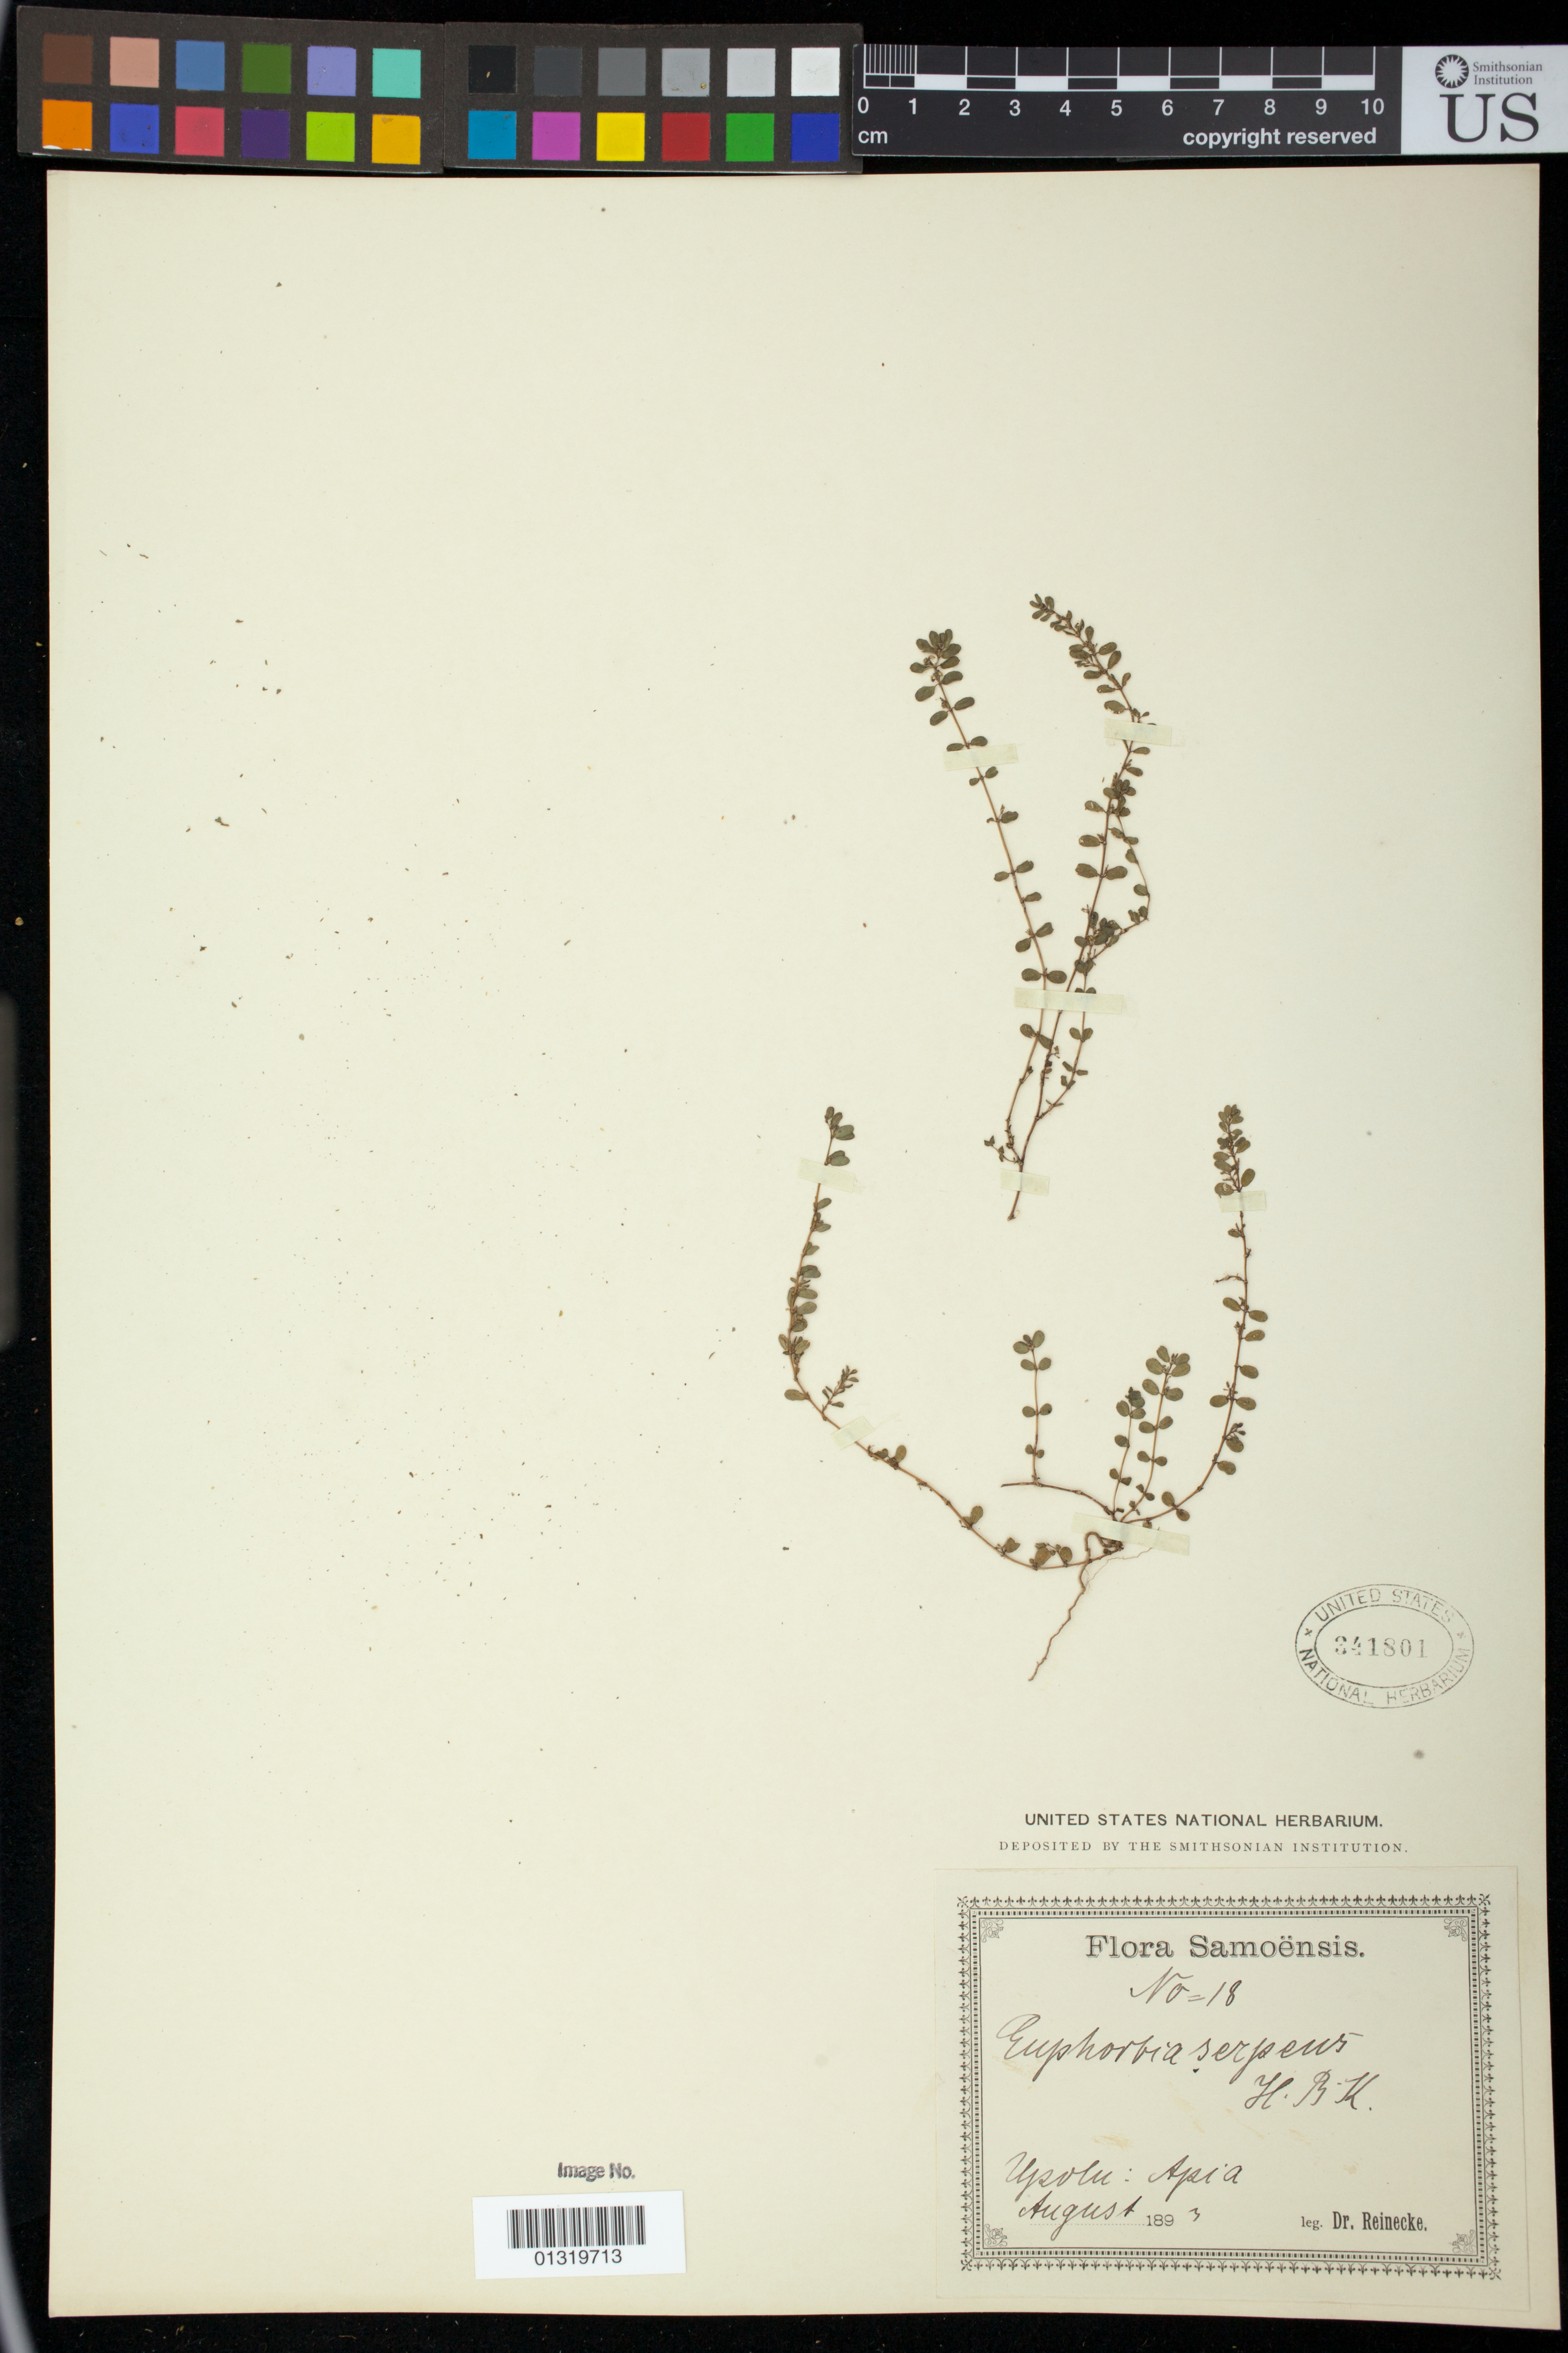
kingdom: Plantae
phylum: Tracheophyta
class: Magnoliopsida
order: Malpighiales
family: Euphorbiaceae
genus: Euphorbia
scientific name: Euphorbia prostrata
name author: Aiton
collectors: -- Reinecke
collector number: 18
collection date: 1893-08-01/1893-08-31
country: Samoa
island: Upolu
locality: Apia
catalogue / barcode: US 341801